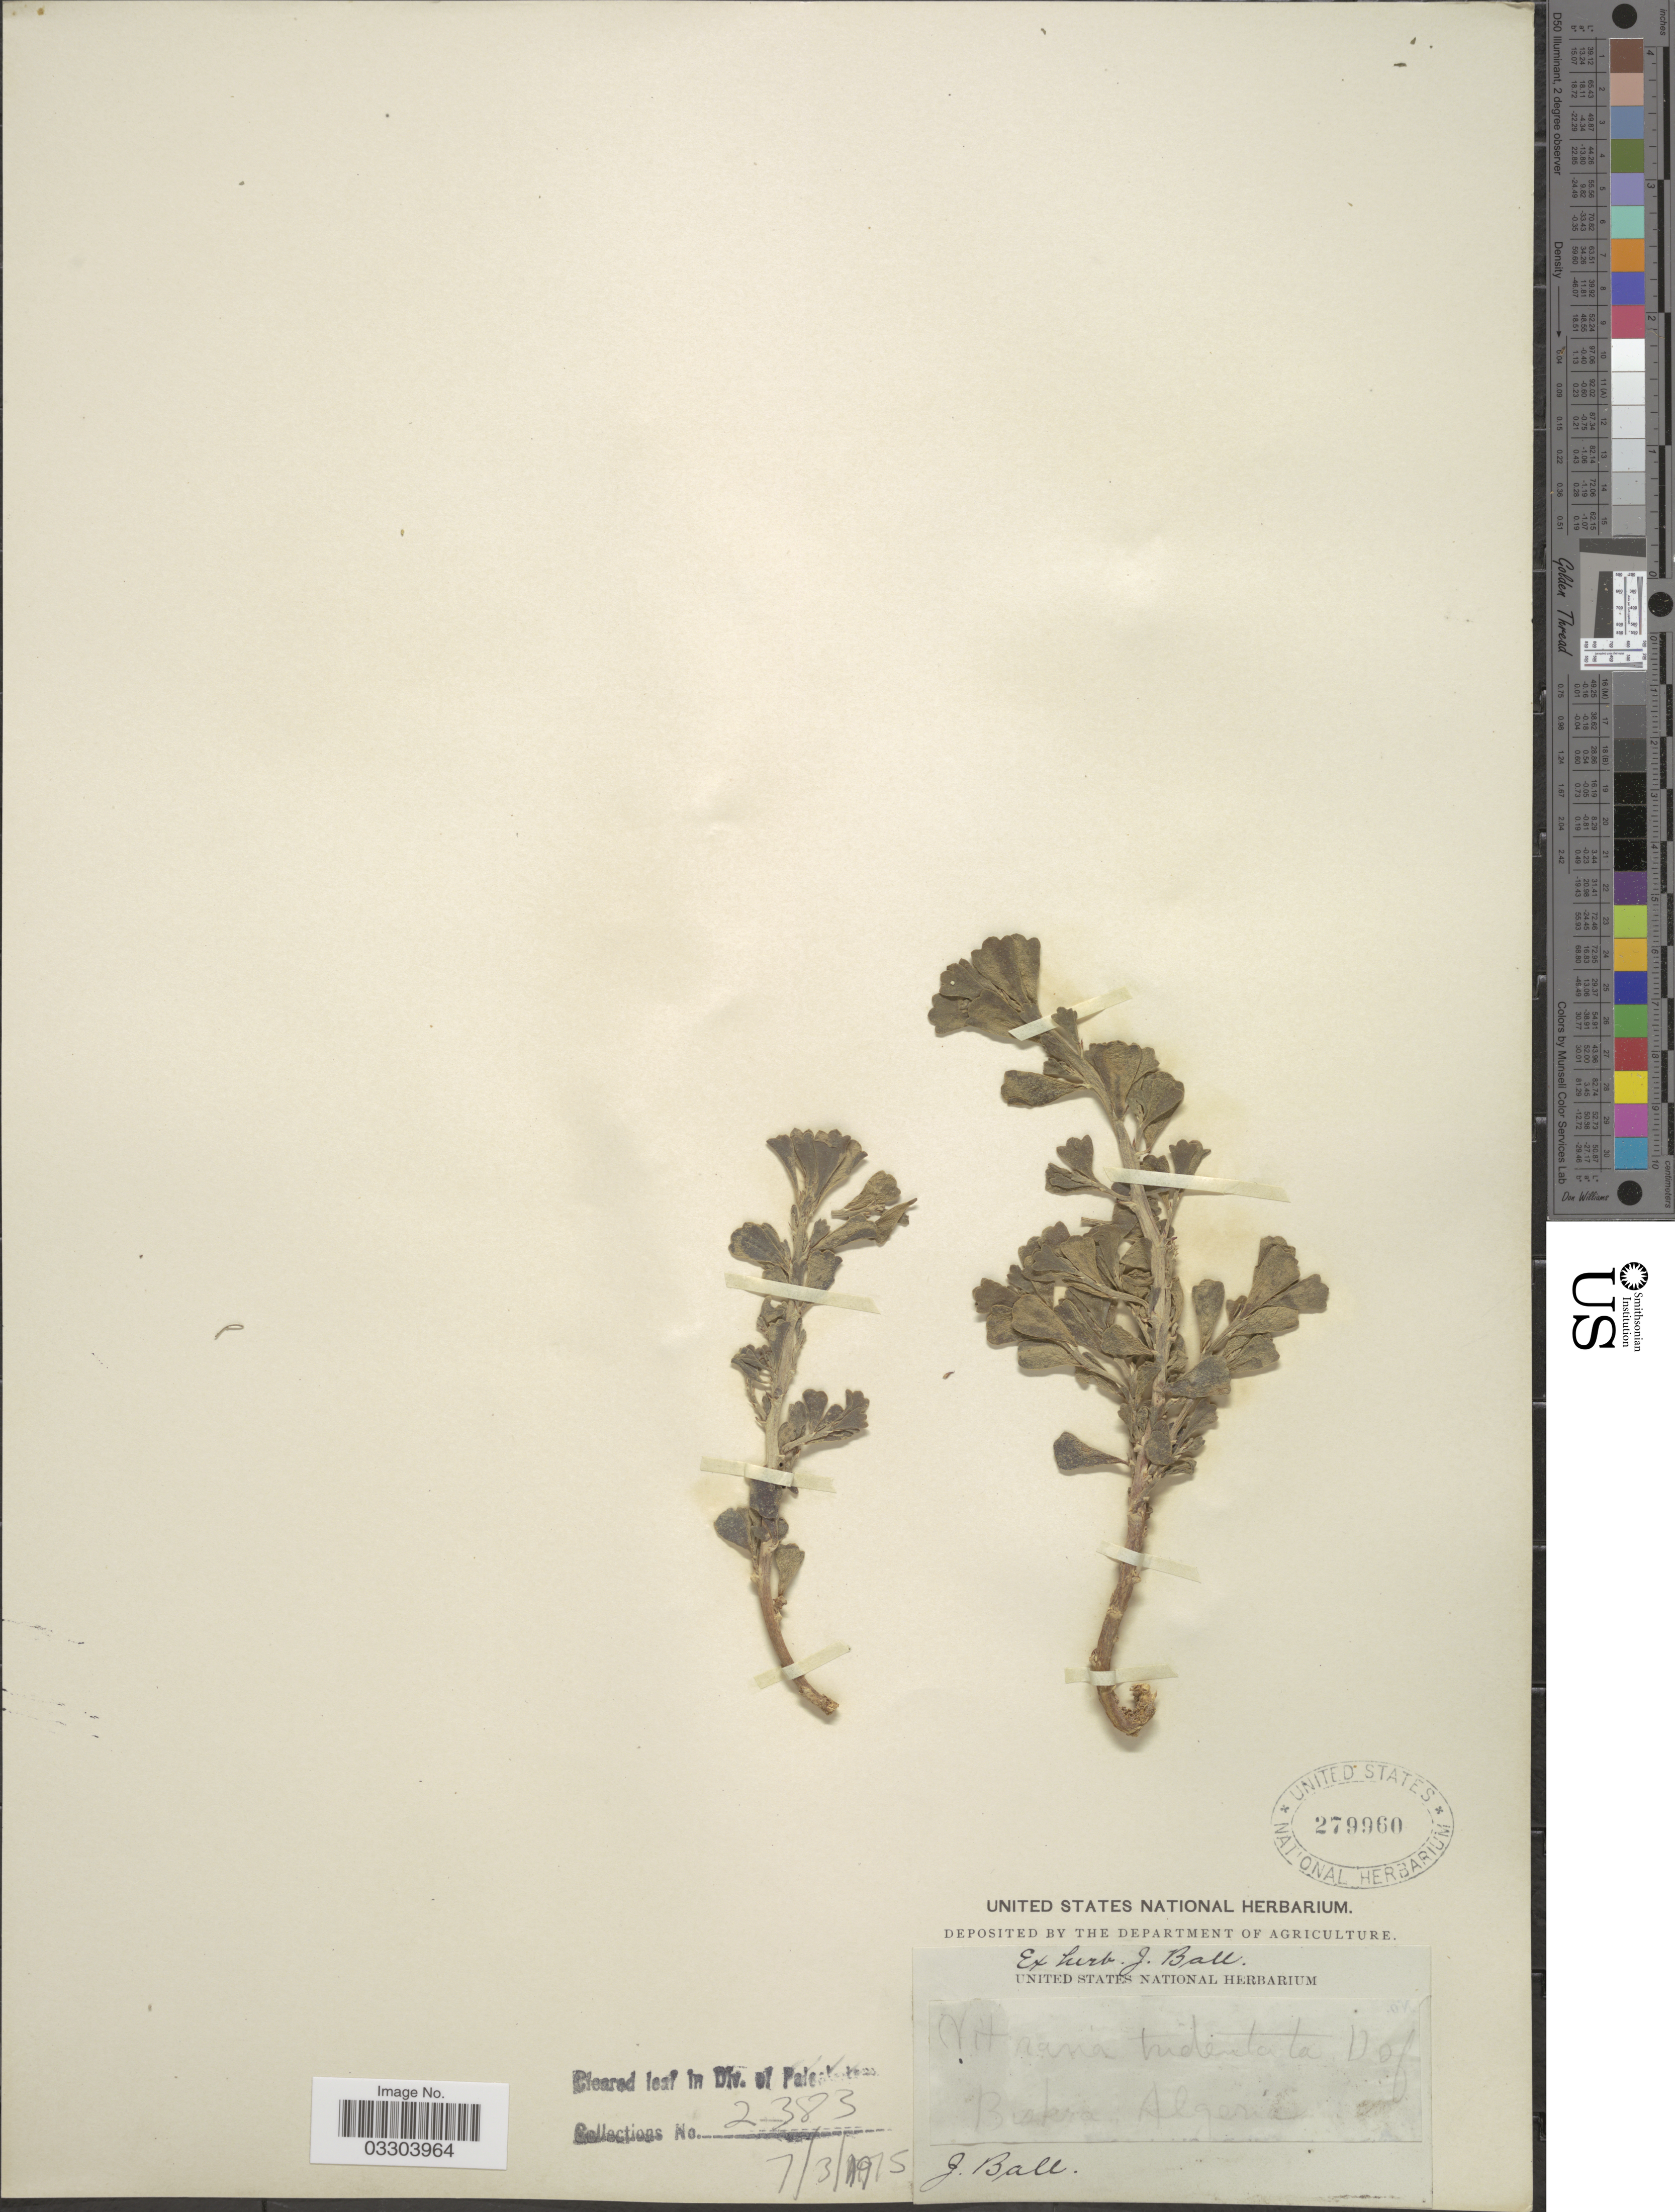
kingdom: Plantae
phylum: Tracheophyta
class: Magnoliopsida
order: Sapindales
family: Nitrariaceae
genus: Nitraria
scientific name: Nitraria retusa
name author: (Forssk.) Asch.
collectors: J. Ball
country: Algeria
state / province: Biskra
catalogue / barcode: US 279960